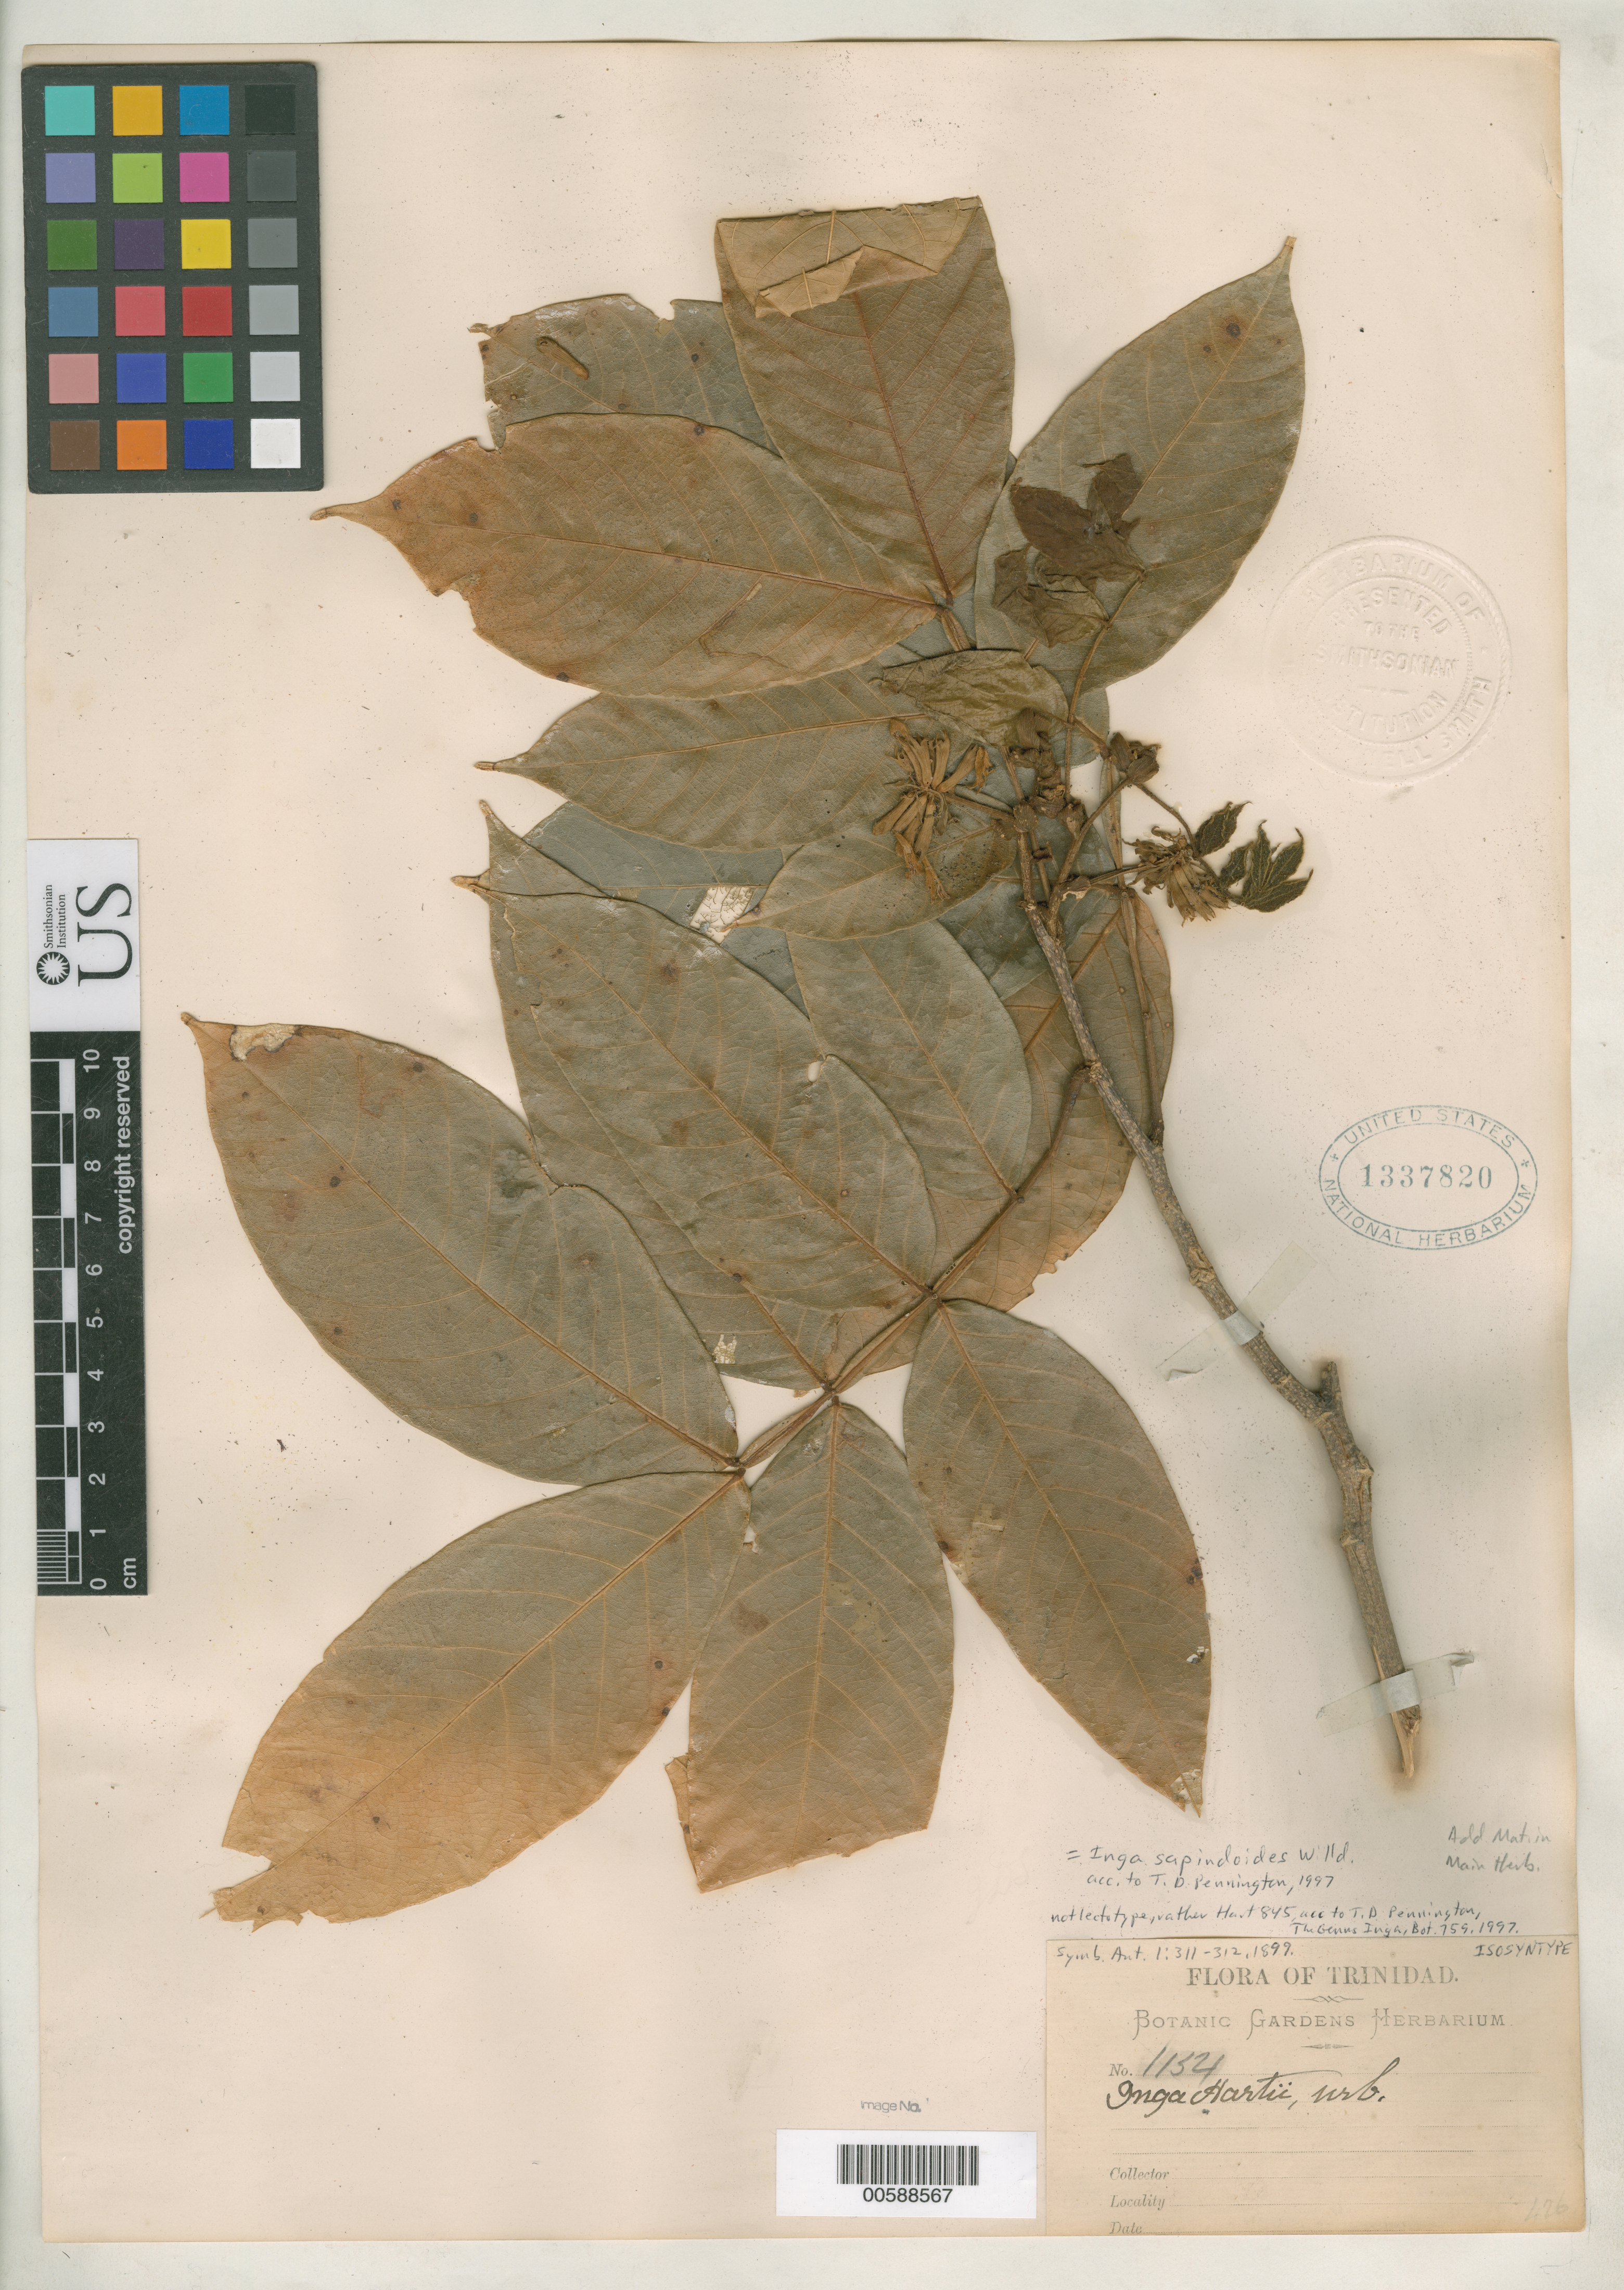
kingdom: Plantae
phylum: Tracheophyta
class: Magnoliopsida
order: Fabales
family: Fabaceae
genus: Inga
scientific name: Inga hartii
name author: Urb.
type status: Isosyntype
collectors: ex herb. Bot. Gard. Trinidad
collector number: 1154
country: Trinidad and Tobago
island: Trinidad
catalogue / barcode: US 1337820